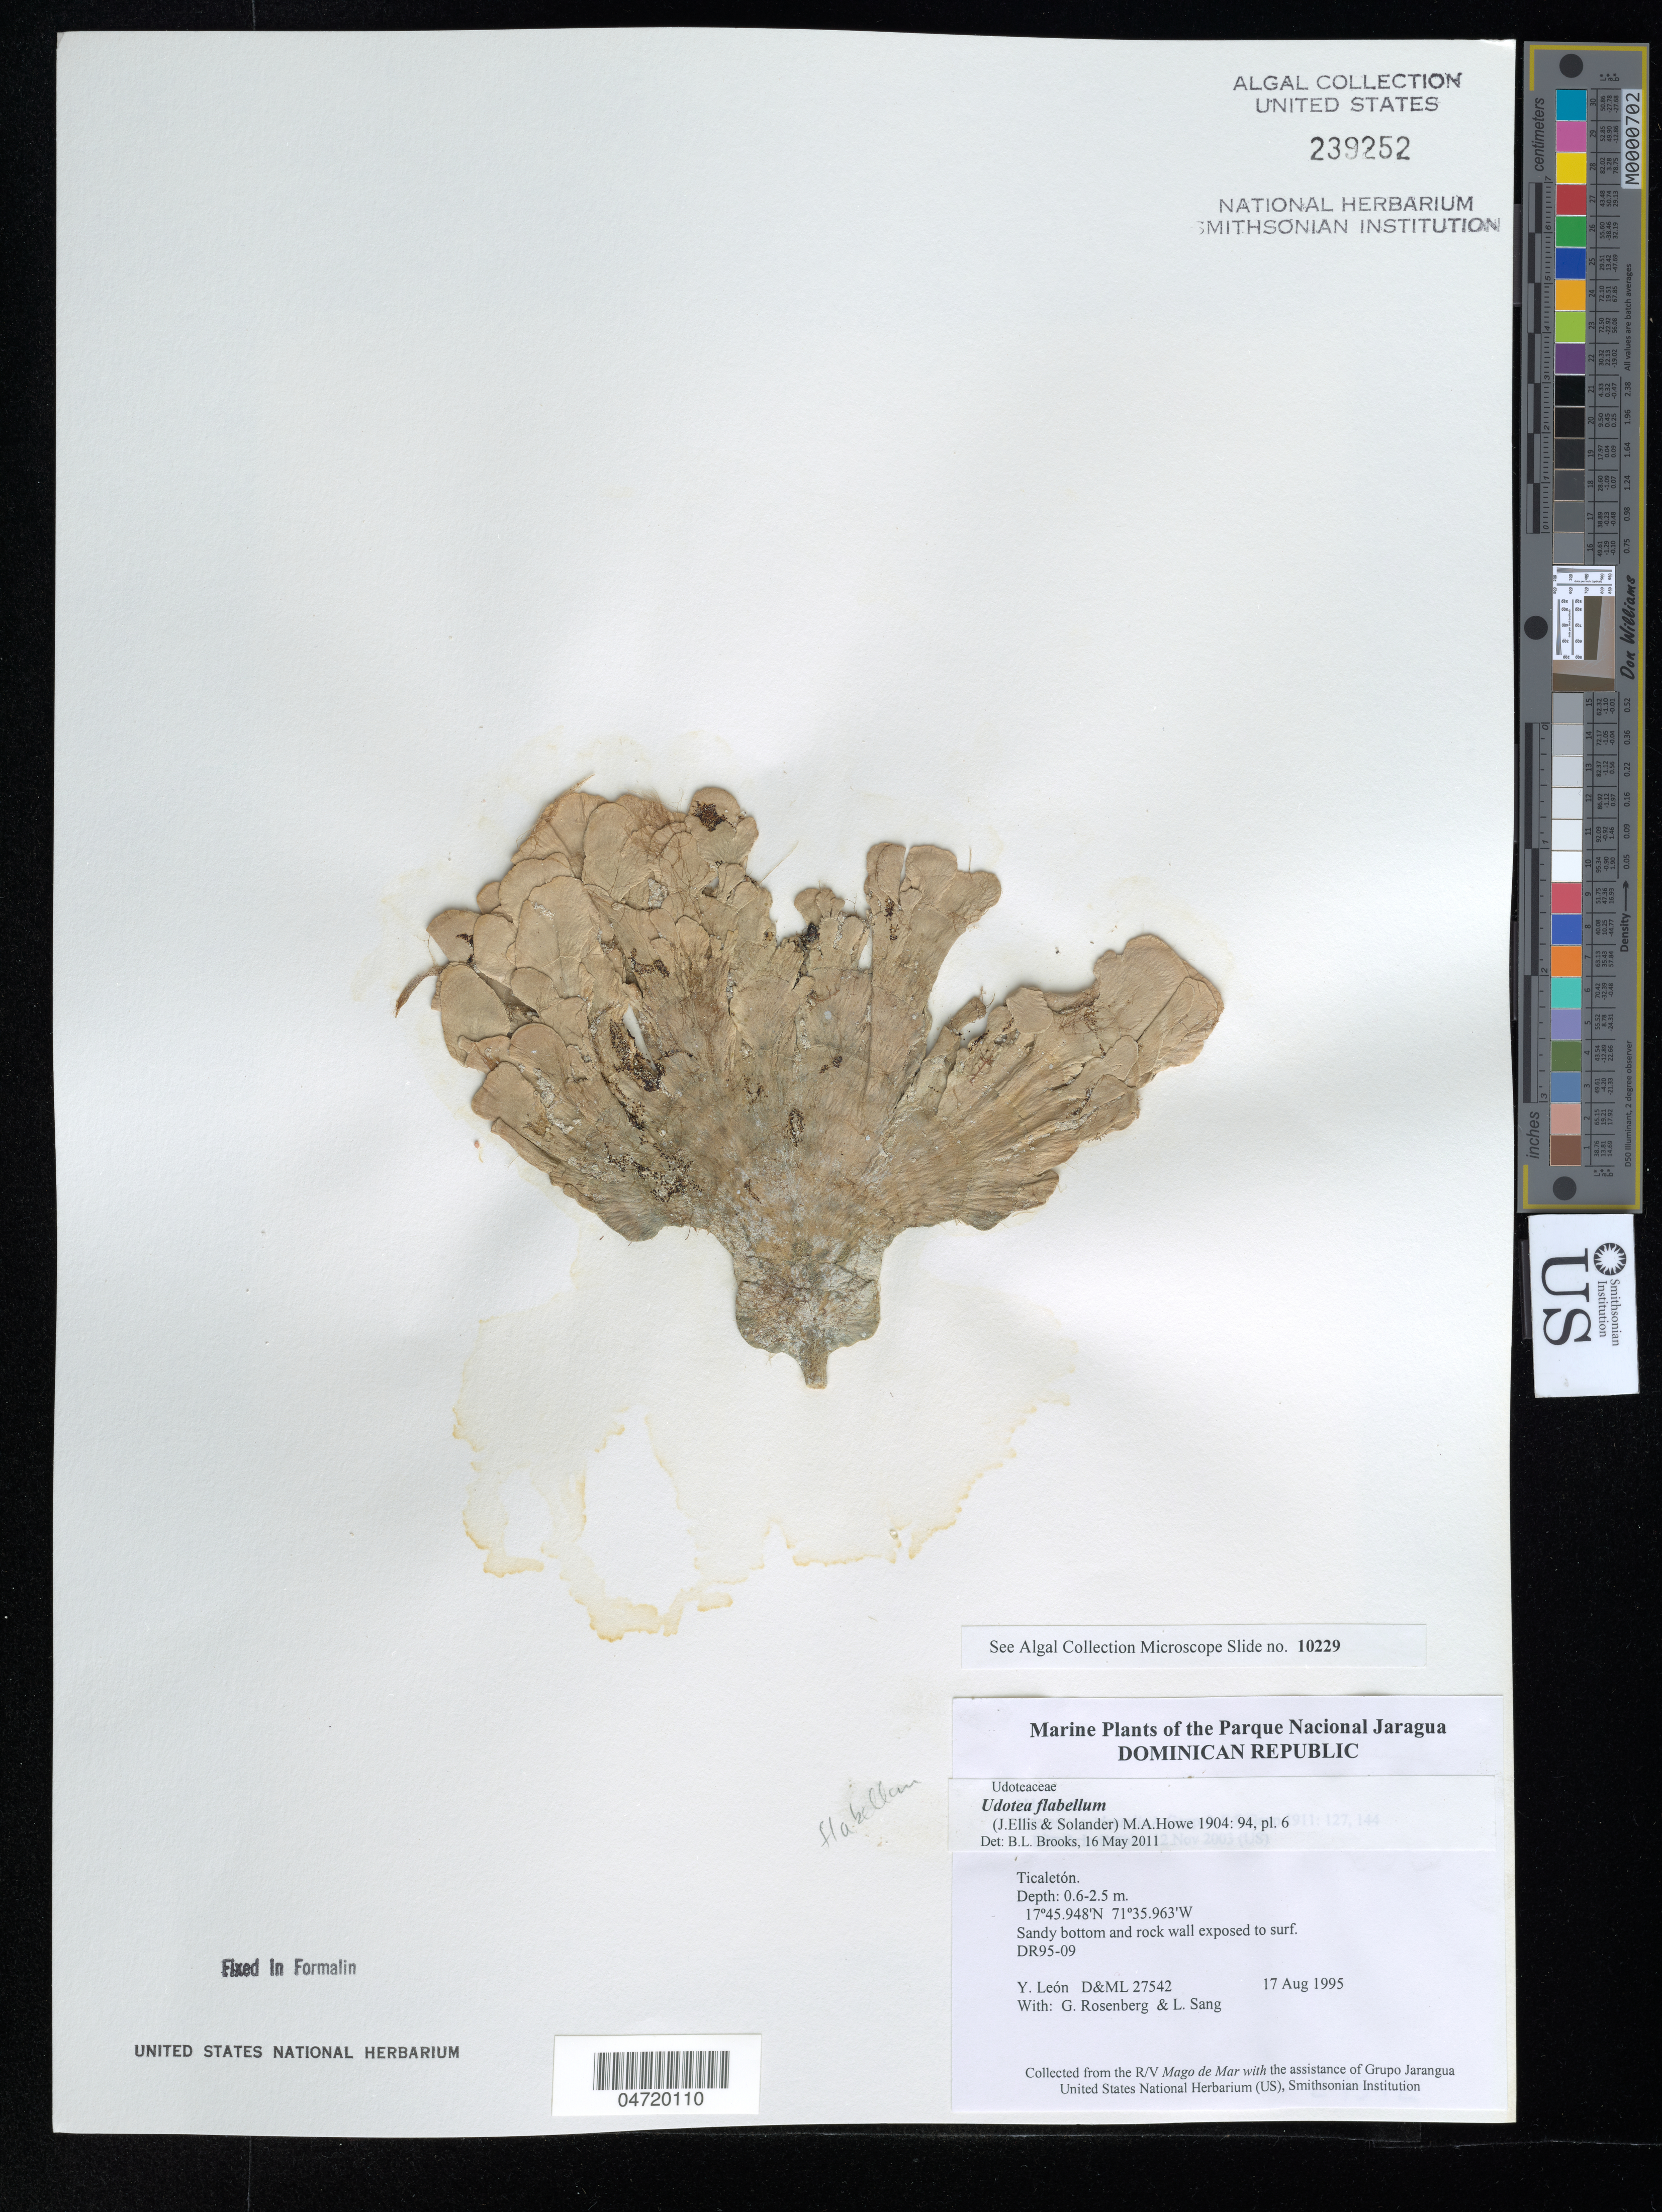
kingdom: Plantae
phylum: Chlorophyta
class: Ulvophyceae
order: Bryopsidales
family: Udoteaceae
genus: Udotea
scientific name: Udotea flabellum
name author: (J. Ellis & Sol.) M. Howe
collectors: Y. León, G. Rosenberg & L. Sang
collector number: D&ML27542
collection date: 1995-08-17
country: Dominican Republic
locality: The Parque Nacional Jaragua. Ticaletón.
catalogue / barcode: US 239252